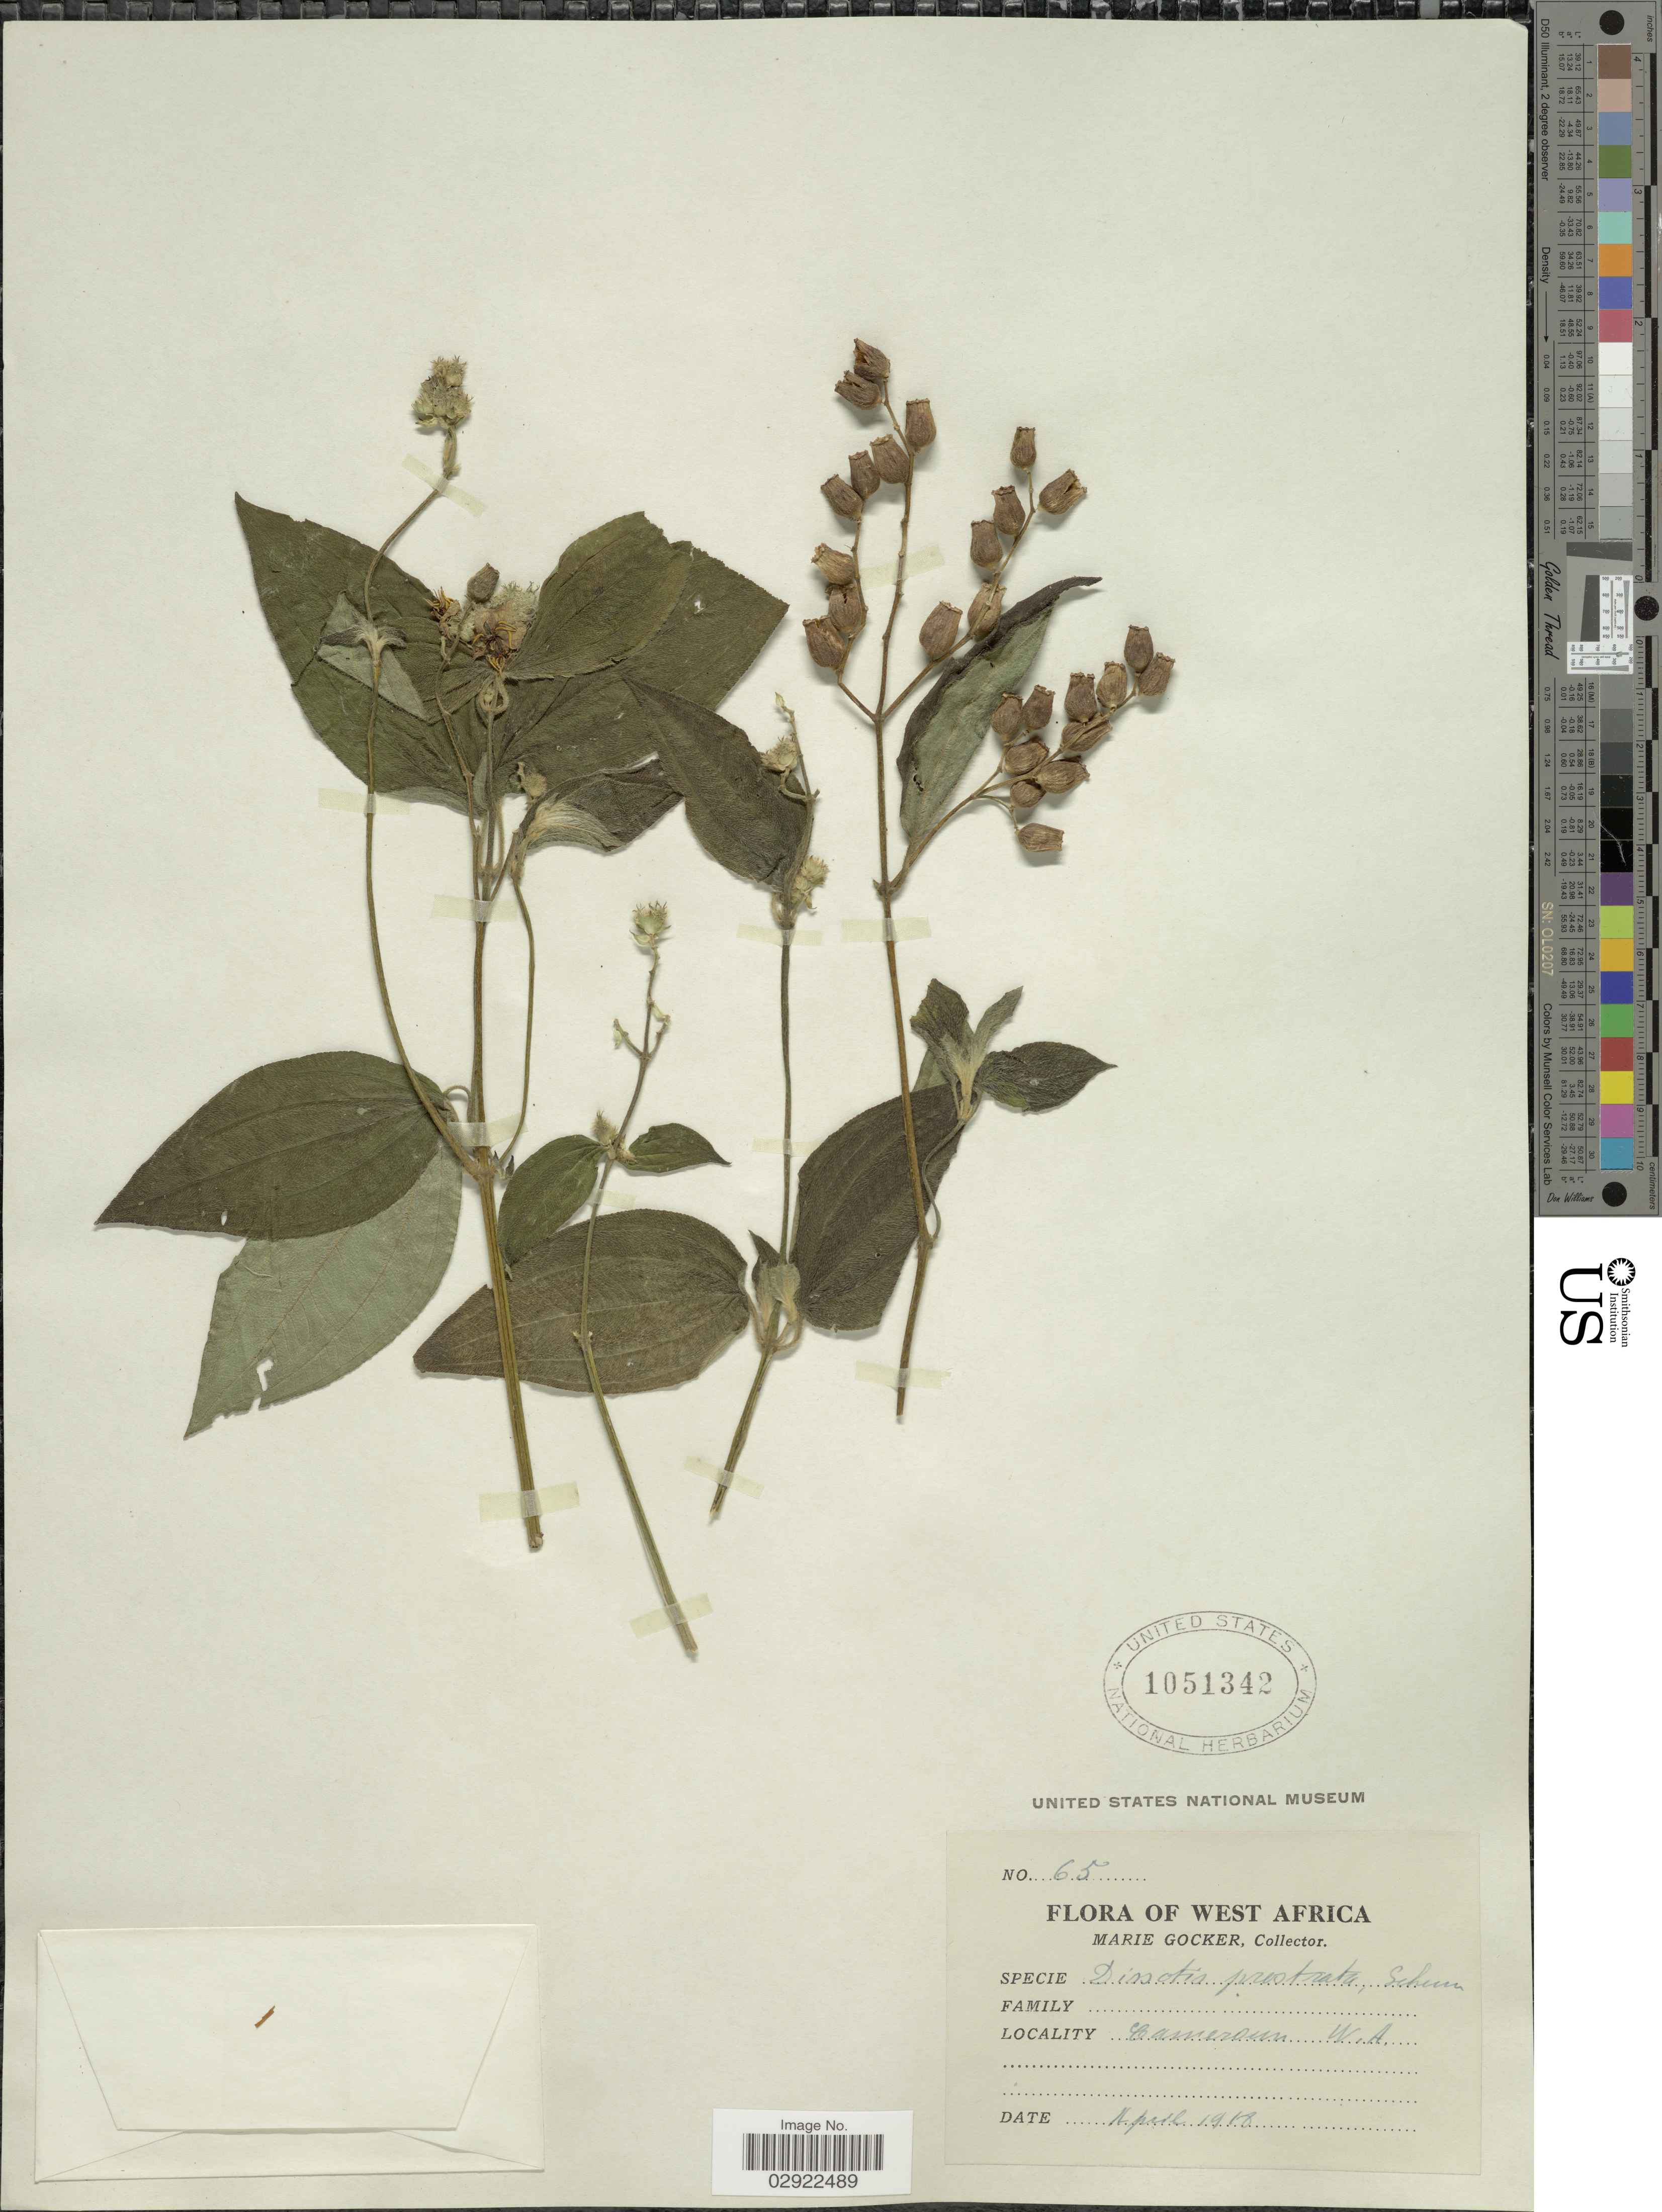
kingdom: Plantae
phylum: Tracheophyta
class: Magnoliopsida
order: Myrtales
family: Melastomataceae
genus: Dupineta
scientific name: Dupineta multiflora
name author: Raf.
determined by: Strong, Mark T., (BOT), Smithsonian Institution - National Museum of Natural History (UNITED STATES)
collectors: M. Gocker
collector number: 65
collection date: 1918-04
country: Cameroon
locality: Cameroun, W. A.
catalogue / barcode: US 1051342